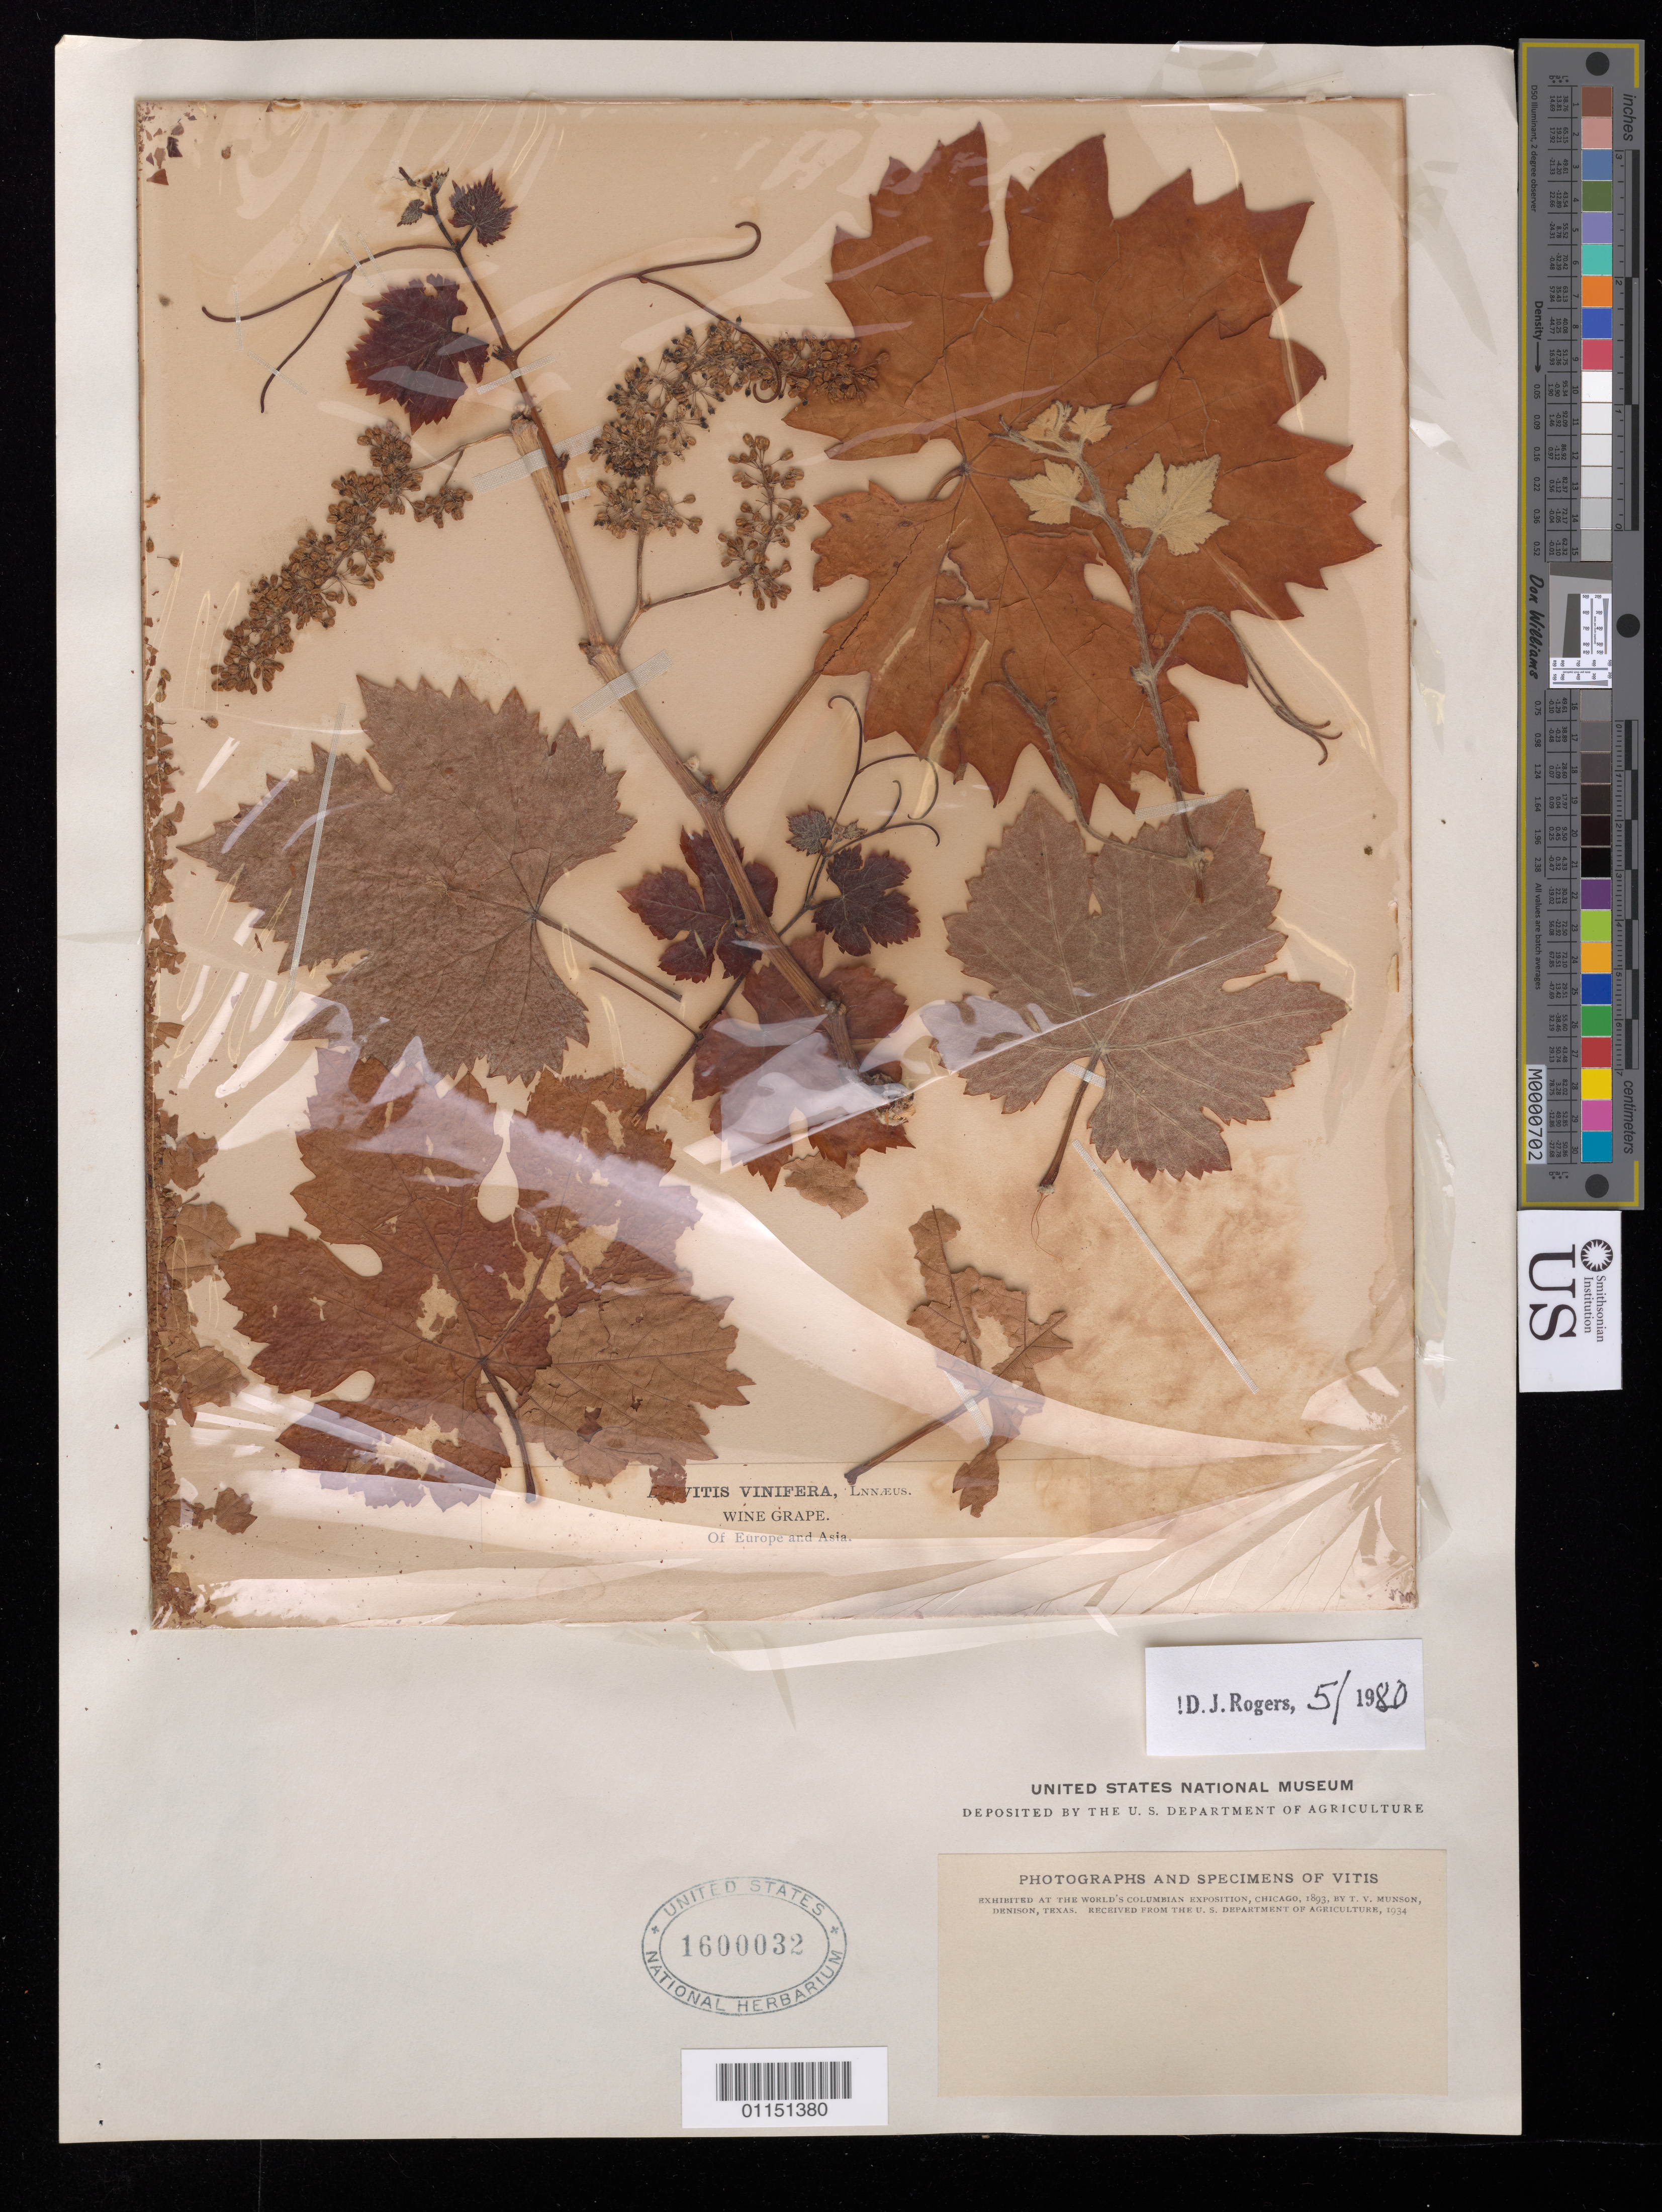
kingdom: Plantae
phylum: Tracheophyta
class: Magnoliopsida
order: Vitales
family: Vitaceae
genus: Vitis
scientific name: Vitis vinifera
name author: L.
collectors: T. V. Munson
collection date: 1893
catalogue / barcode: US 1600032